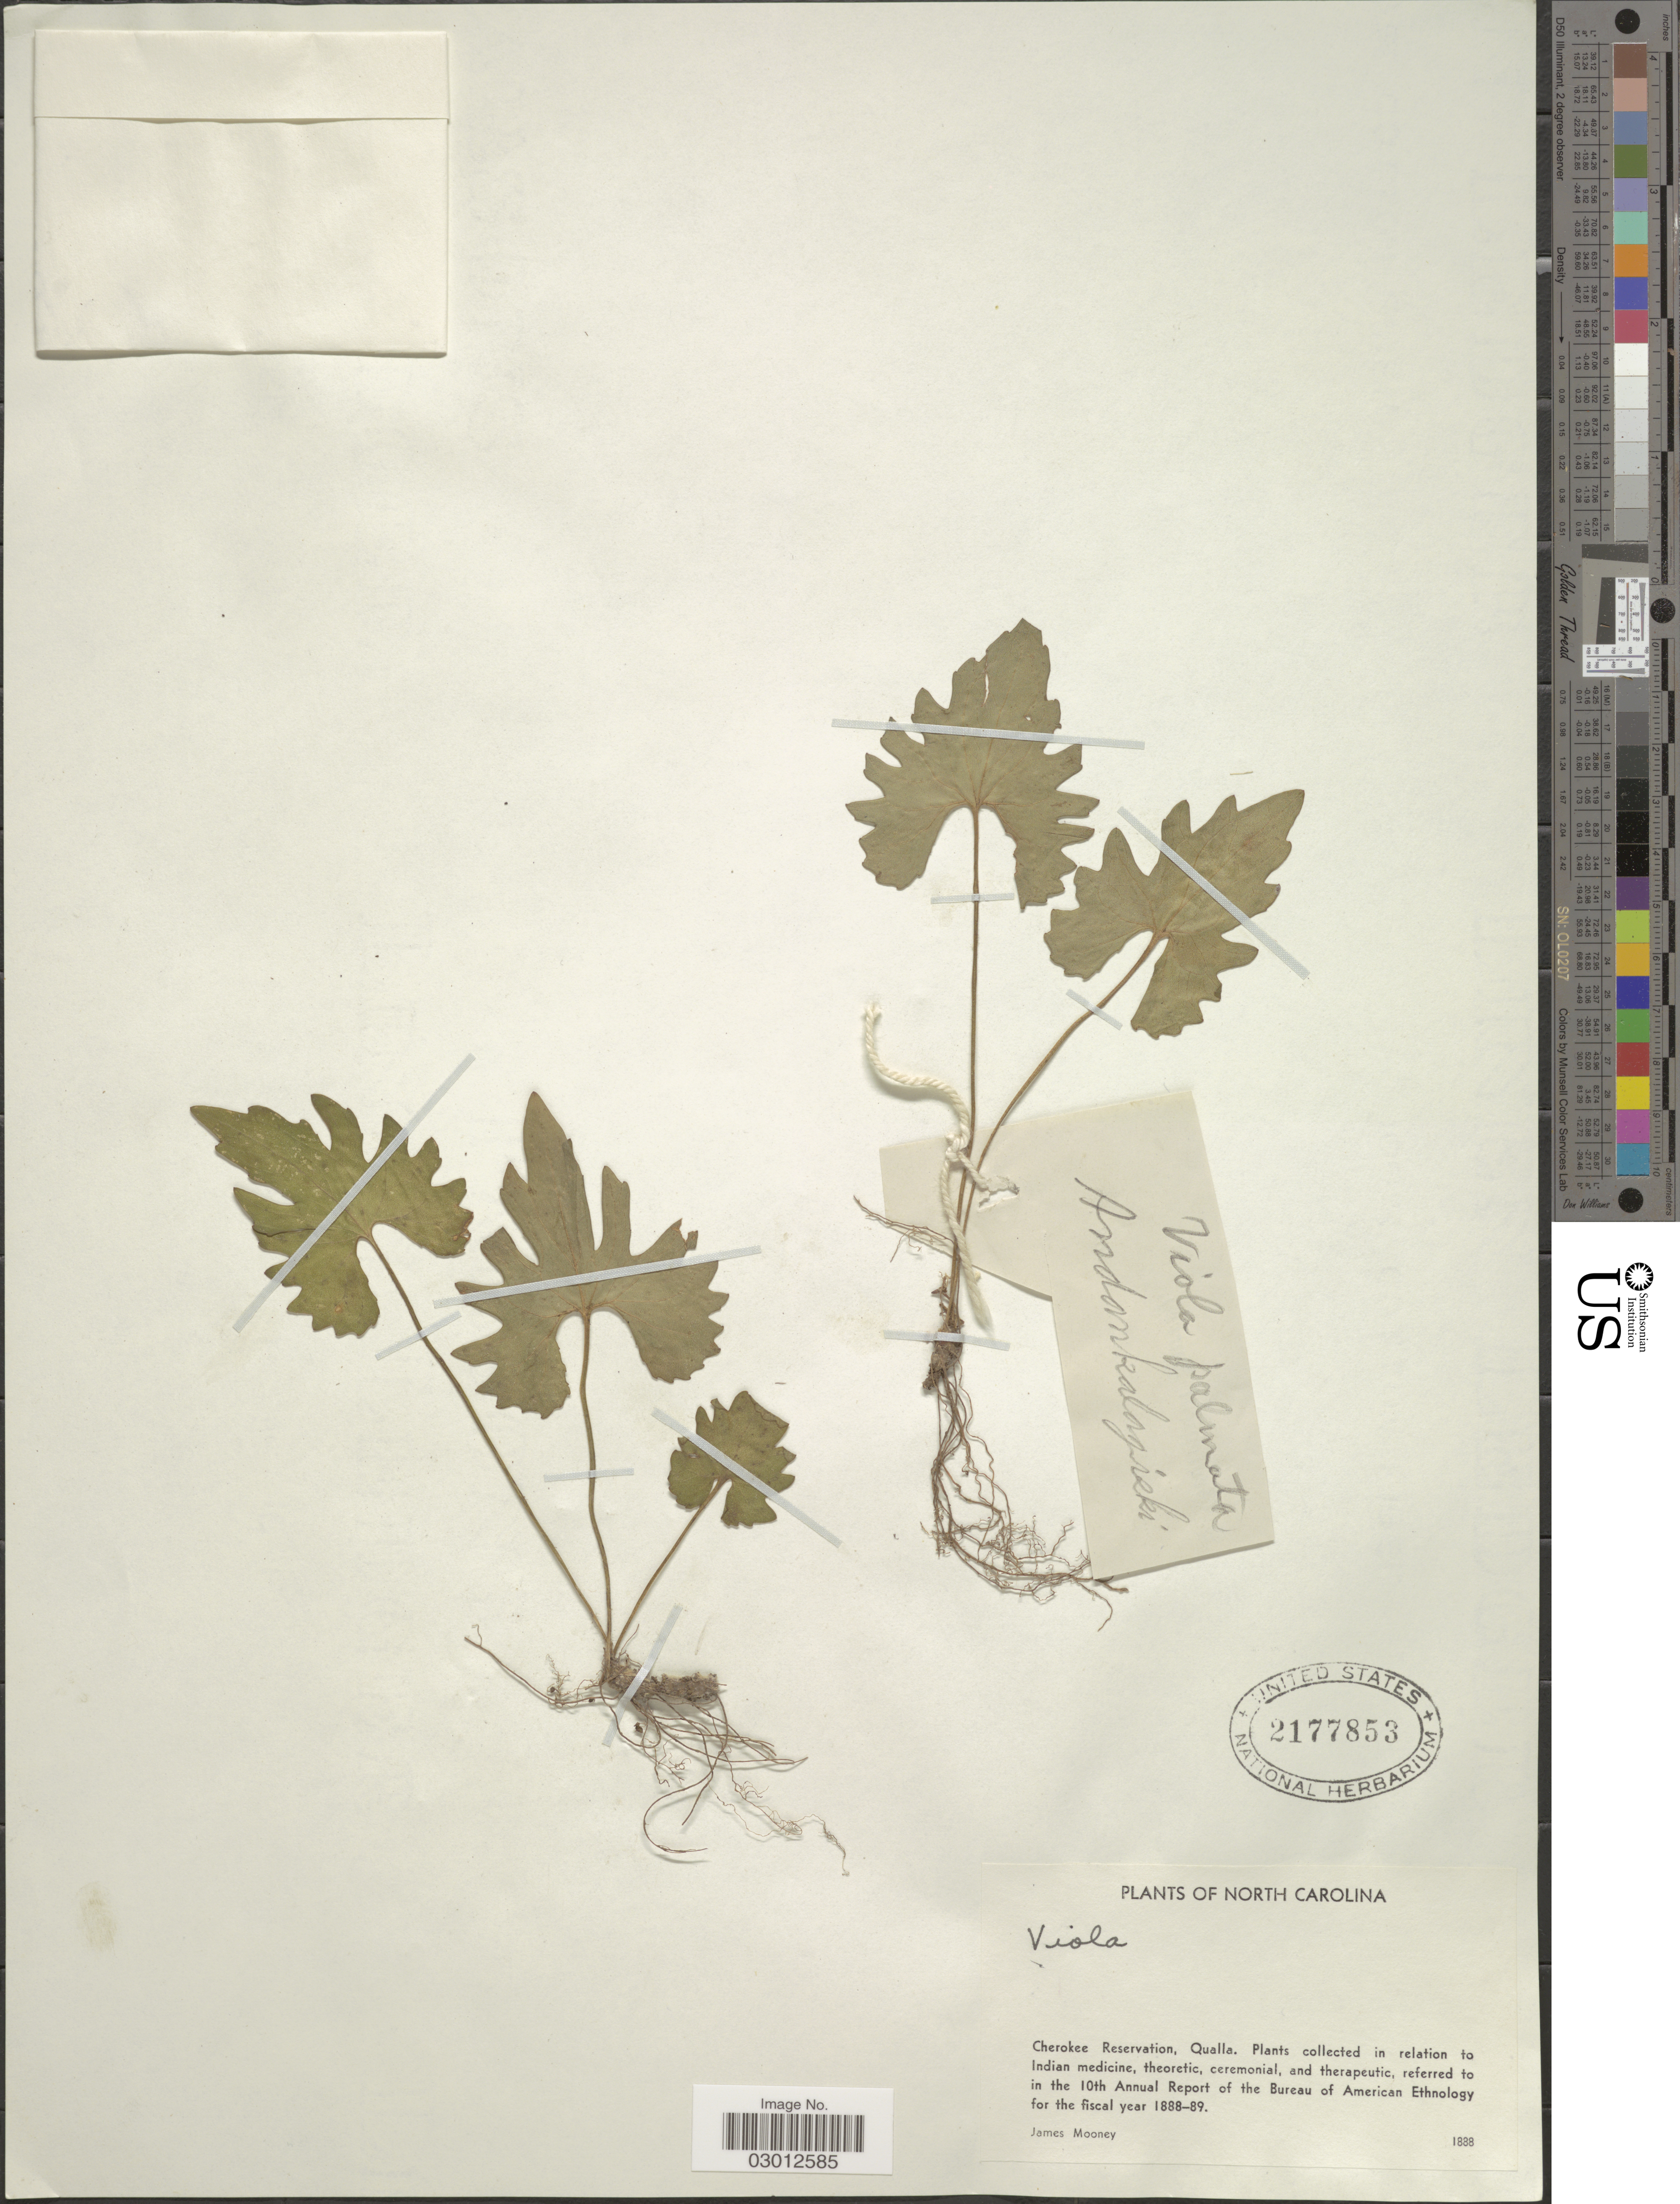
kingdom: Plantae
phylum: Tracheophyta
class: Magnoliopsida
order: Malpighiales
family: Violaceae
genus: Viola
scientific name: Viola palmata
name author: L.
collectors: J. Mooney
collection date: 1888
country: United States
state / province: North Carolina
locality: Cherokee Reservation, Qualla.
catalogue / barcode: US 2177853